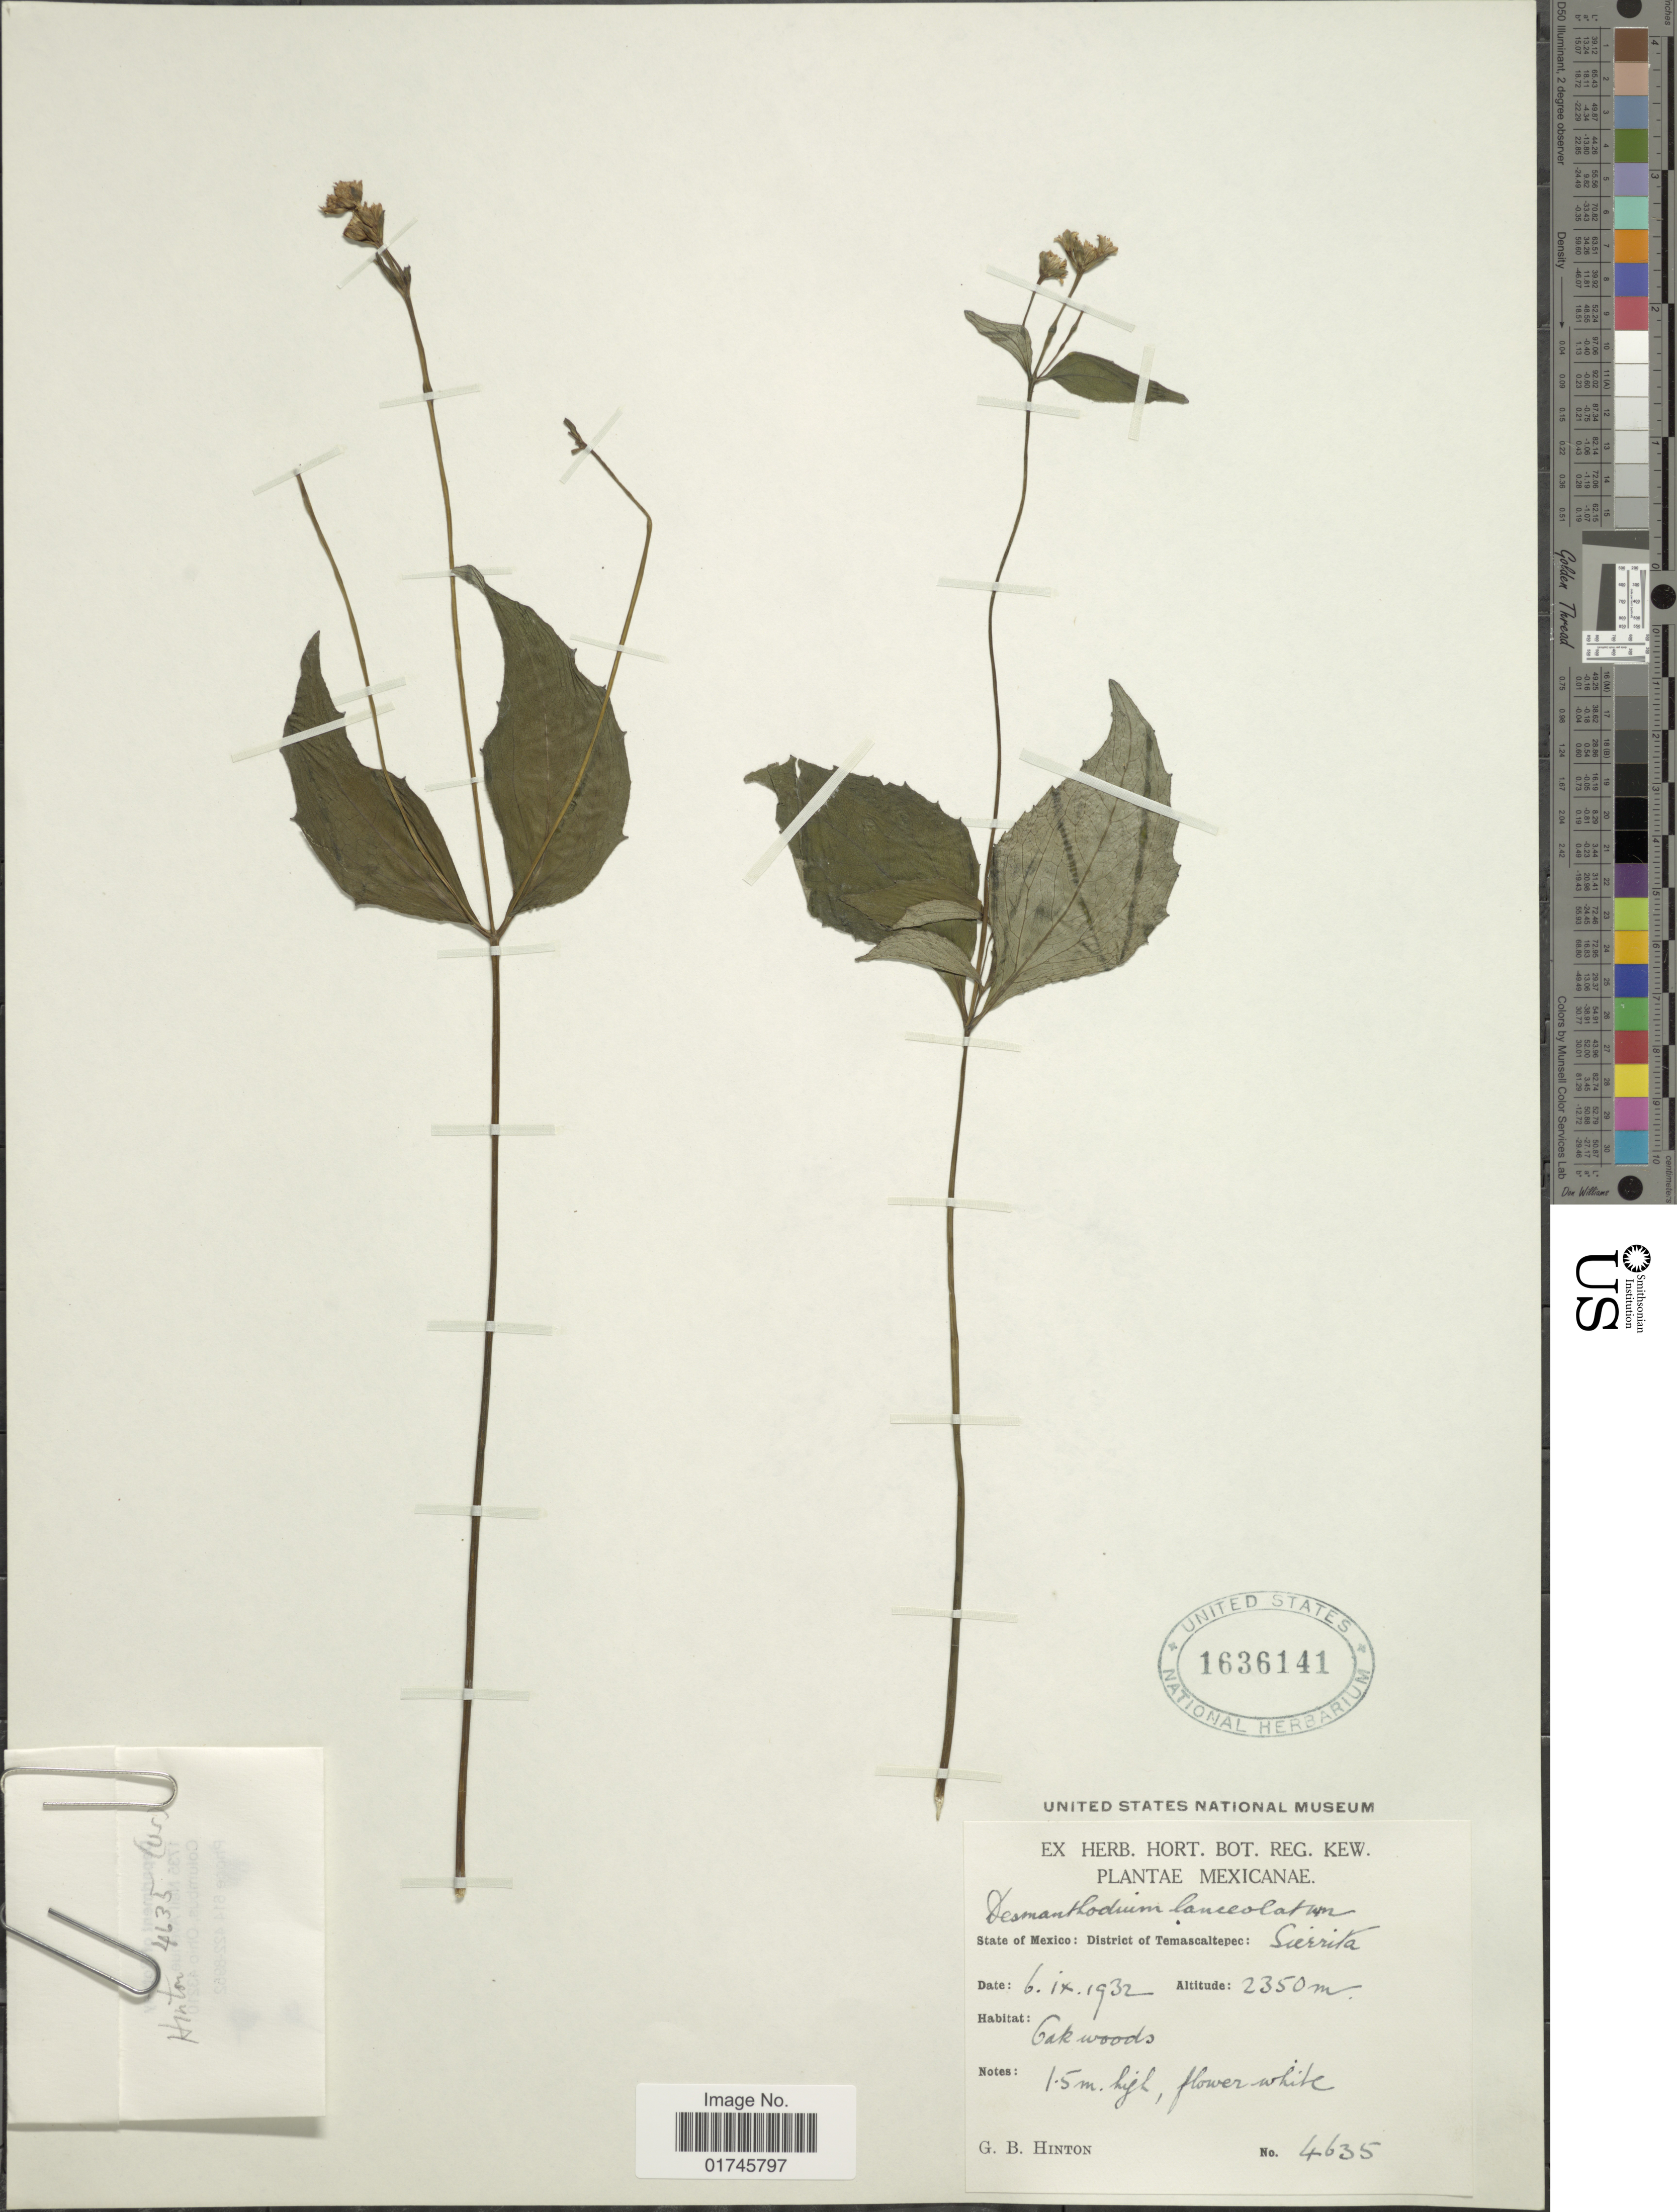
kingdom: Plantae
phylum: Tracheophyta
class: Magnoliopsida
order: Asterales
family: Asteraceae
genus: Desmanthodium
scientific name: Desmanthodium lanceolatum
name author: Greenm.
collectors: G. B. Hinton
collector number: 4636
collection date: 1932-09-06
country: Mexico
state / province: México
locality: District of Temascaltepec: Sierrita.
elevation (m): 2350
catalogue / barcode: US 1636141